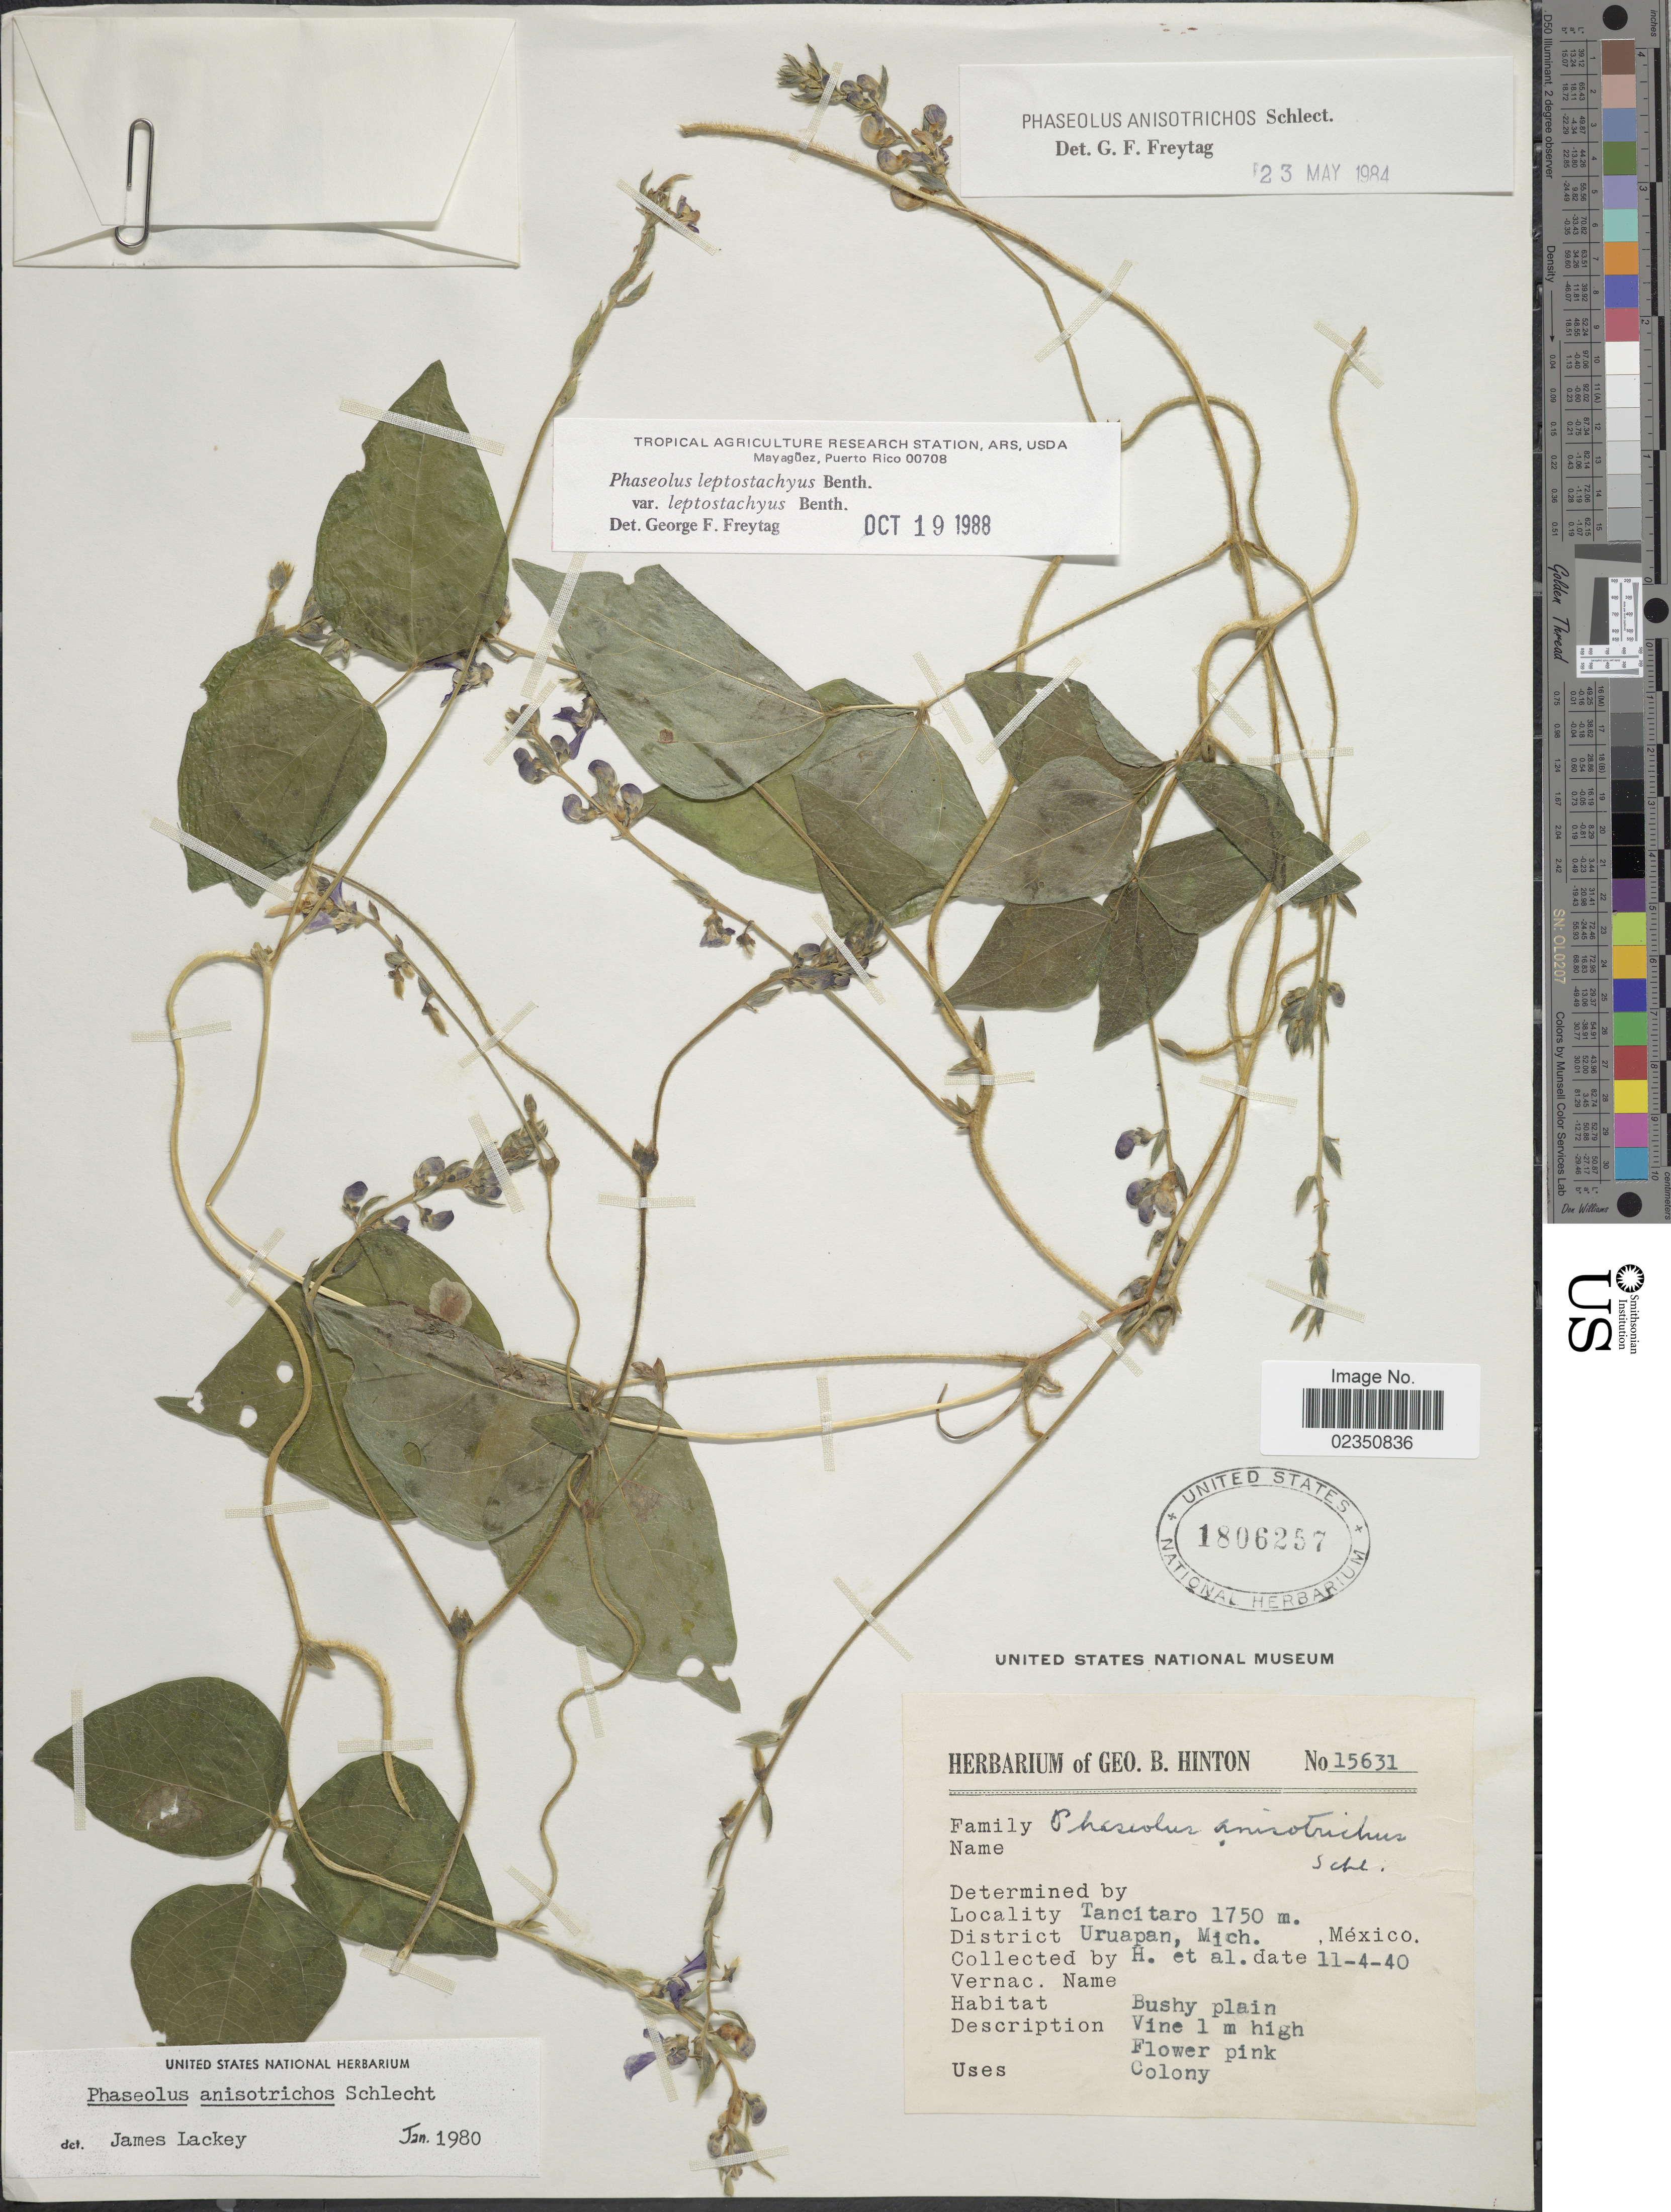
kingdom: Plantae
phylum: Tracheophyta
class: Magnoliopsida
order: Fabales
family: Fabaceae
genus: Phaseolus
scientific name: Phaseolus leptostachyus var. leptostachyus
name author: Benth.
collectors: G. B. Hinton & et al.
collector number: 15631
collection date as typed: Transcribed d/m/y: 11/4/40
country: Mexico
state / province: Michoacán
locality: Tancitaro, Distritct Uruapan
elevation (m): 1750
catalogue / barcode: US 1806257